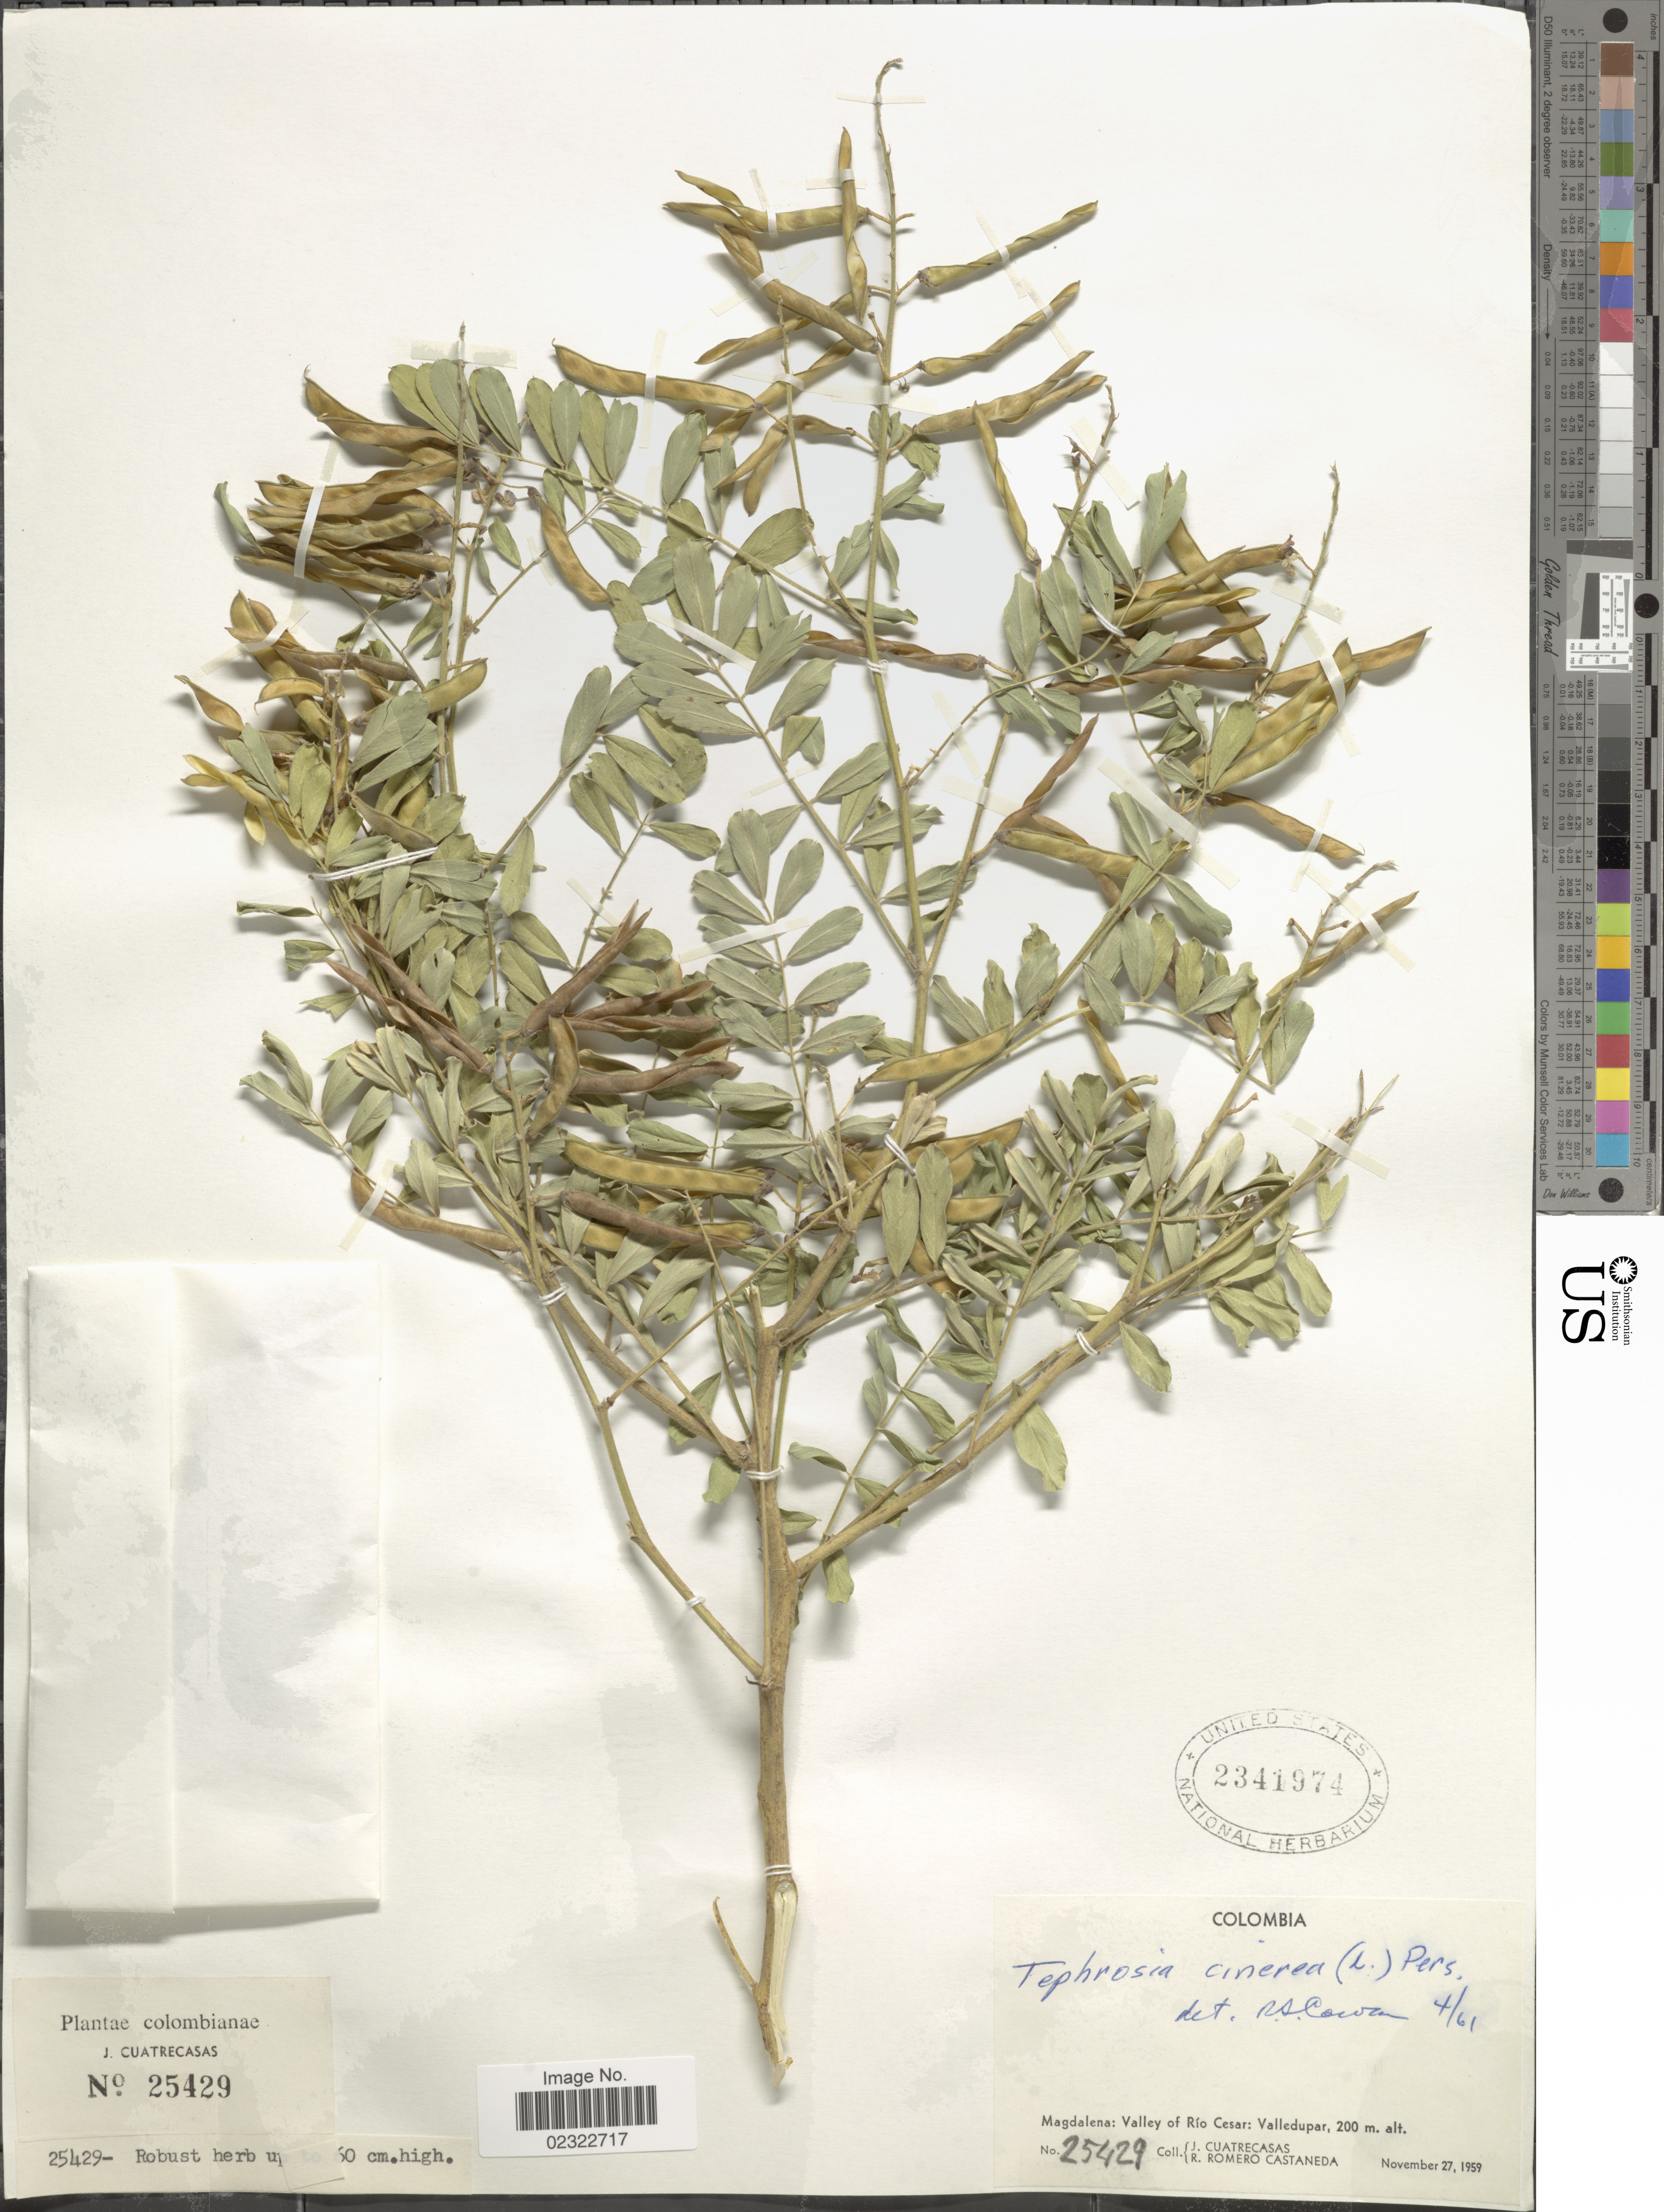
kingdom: Plantae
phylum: Tracheophyta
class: Magnoliopsida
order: Fabales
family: Fabaceae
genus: Tephrosia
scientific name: Tephrosia cinerea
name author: (L.) Pers.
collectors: J. Cuatrecasas & R. Romero Castañeda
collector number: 25429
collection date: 1959-11-27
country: Colombia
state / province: Magdalena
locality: Valley of Rio Cesar: Valledupar.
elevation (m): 200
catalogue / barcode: US 2341974